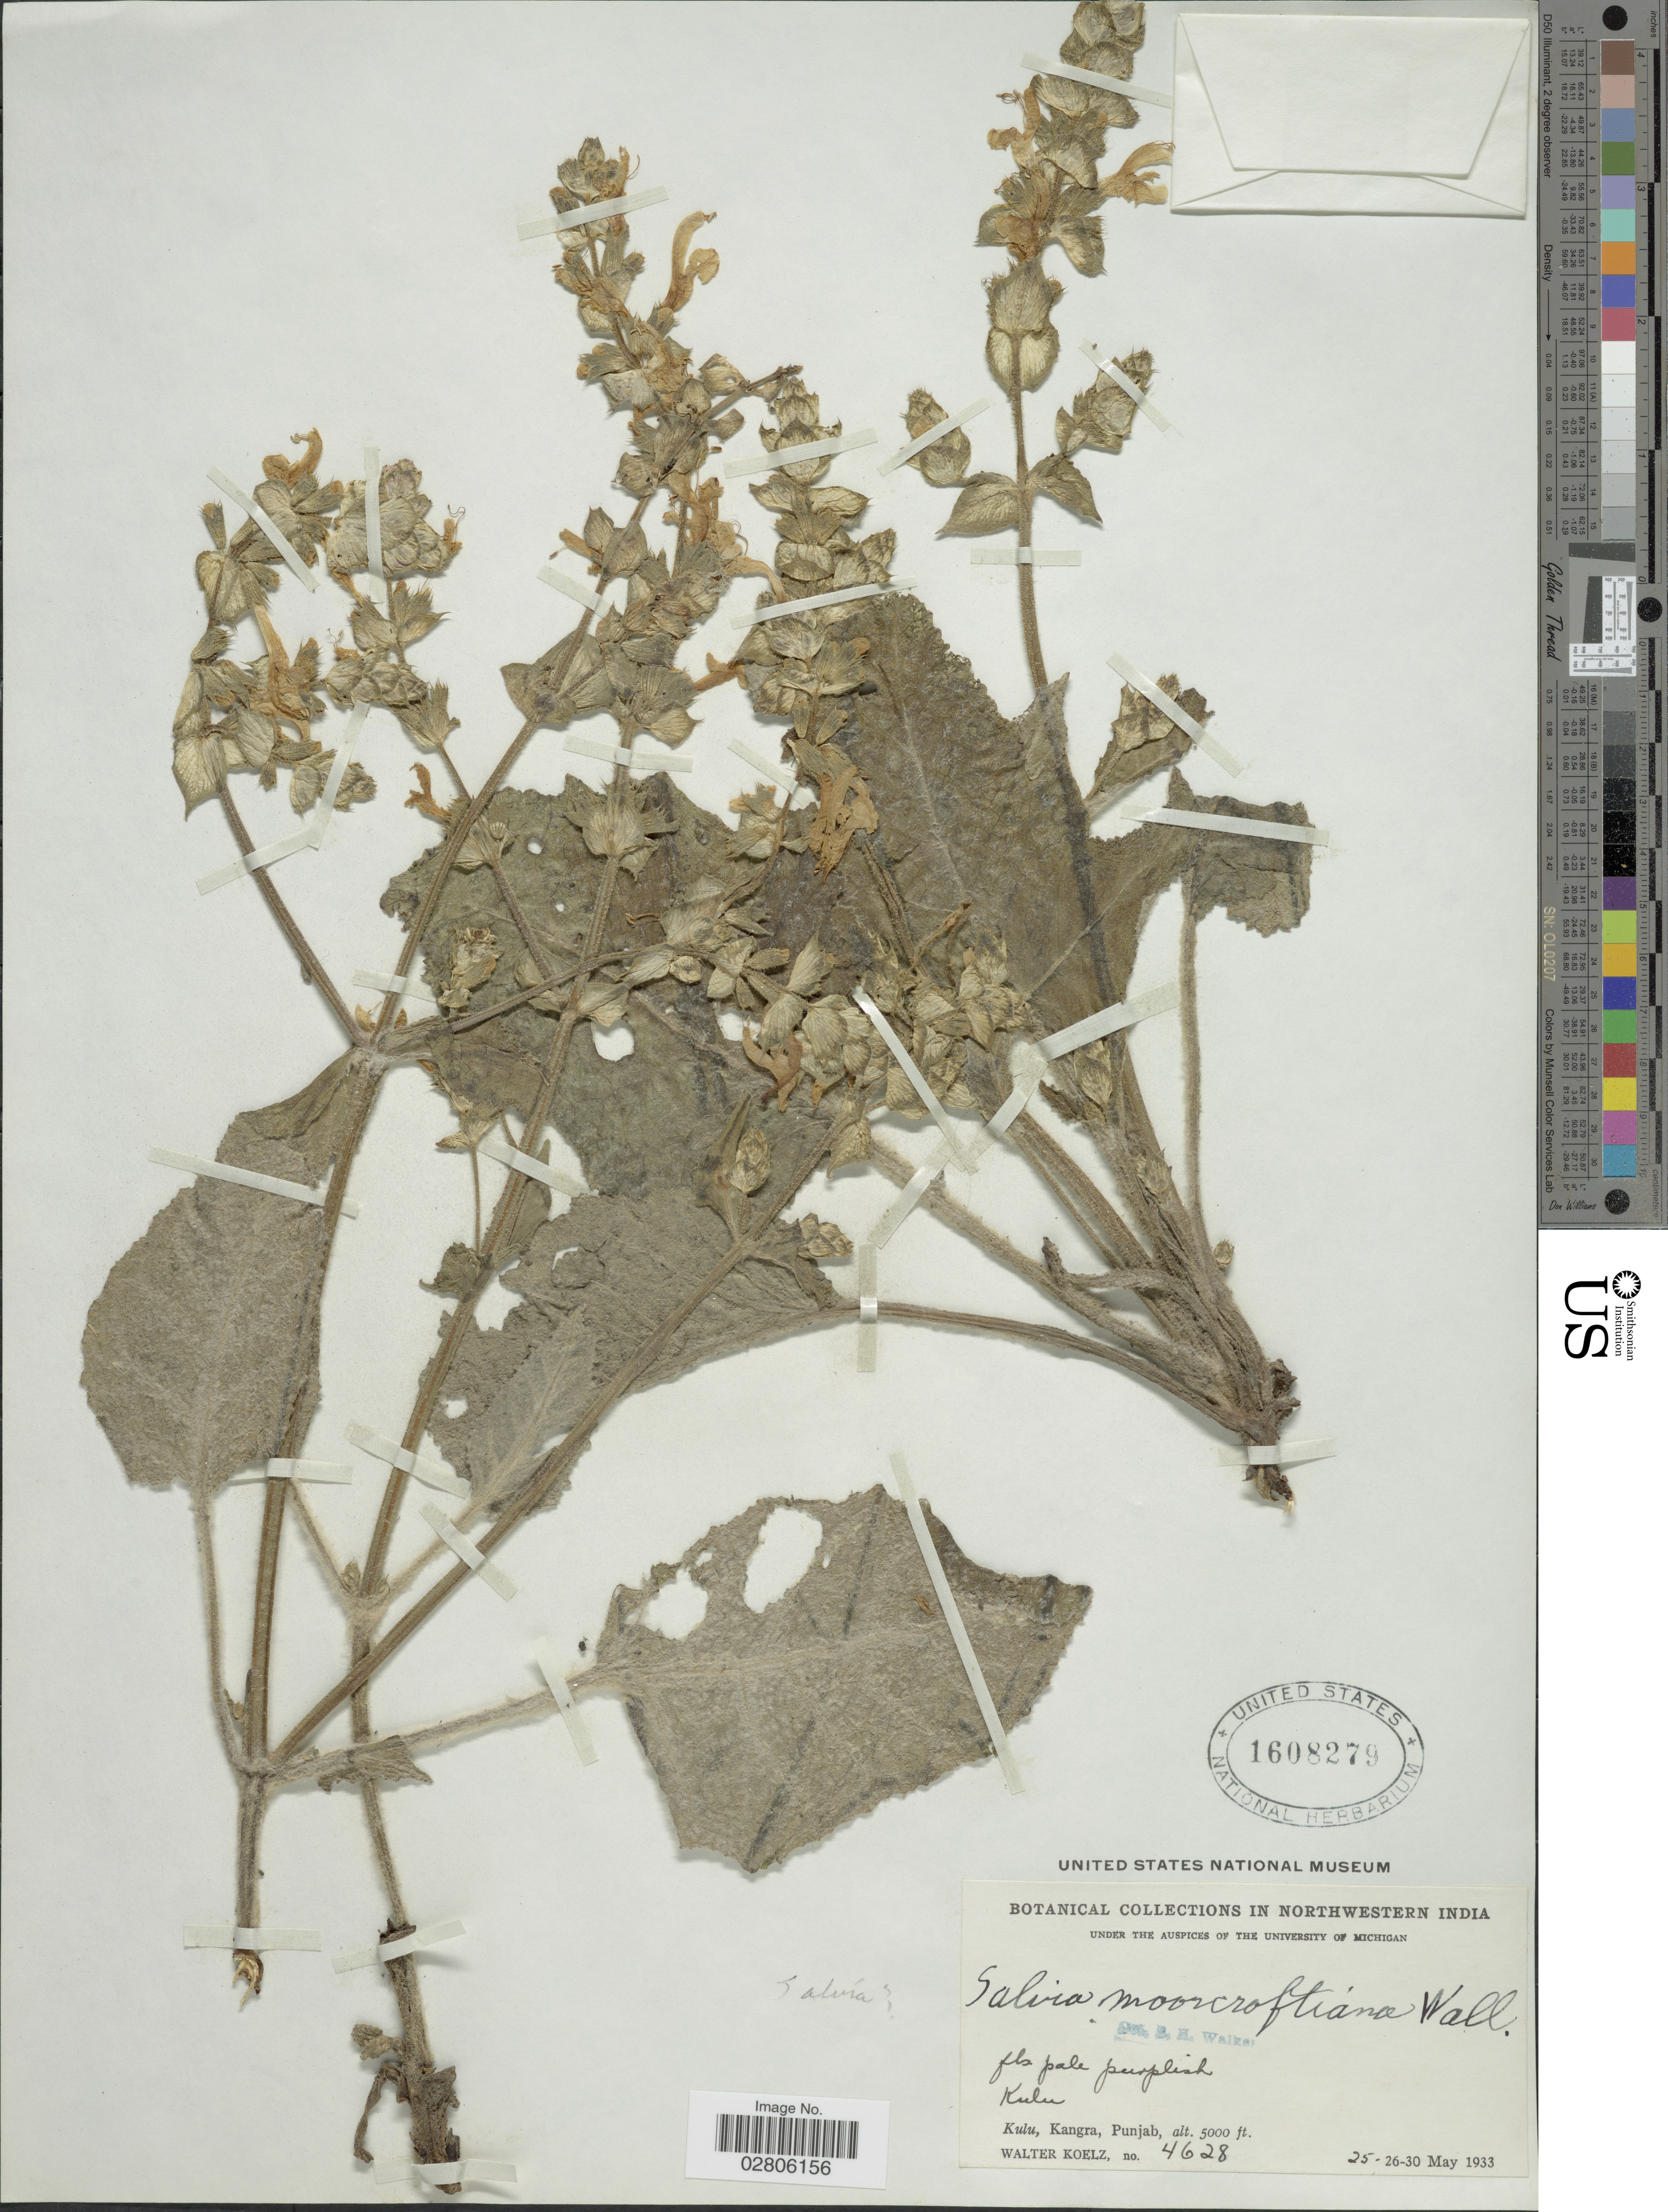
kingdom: Plantae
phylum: Tracheophyta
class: Magnoliopsida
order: Lamiales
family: Lamiaceae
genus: Salvia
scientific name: Salvia moorcroftiana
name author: Wall. ex Benth.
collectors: W. N. Koelz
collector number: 4628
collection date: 1933-05-25/1933-05-30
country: India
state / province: Punjab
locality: Northwestern India, Kulu, Kangra.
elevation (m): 1524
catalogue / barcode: US 1608279